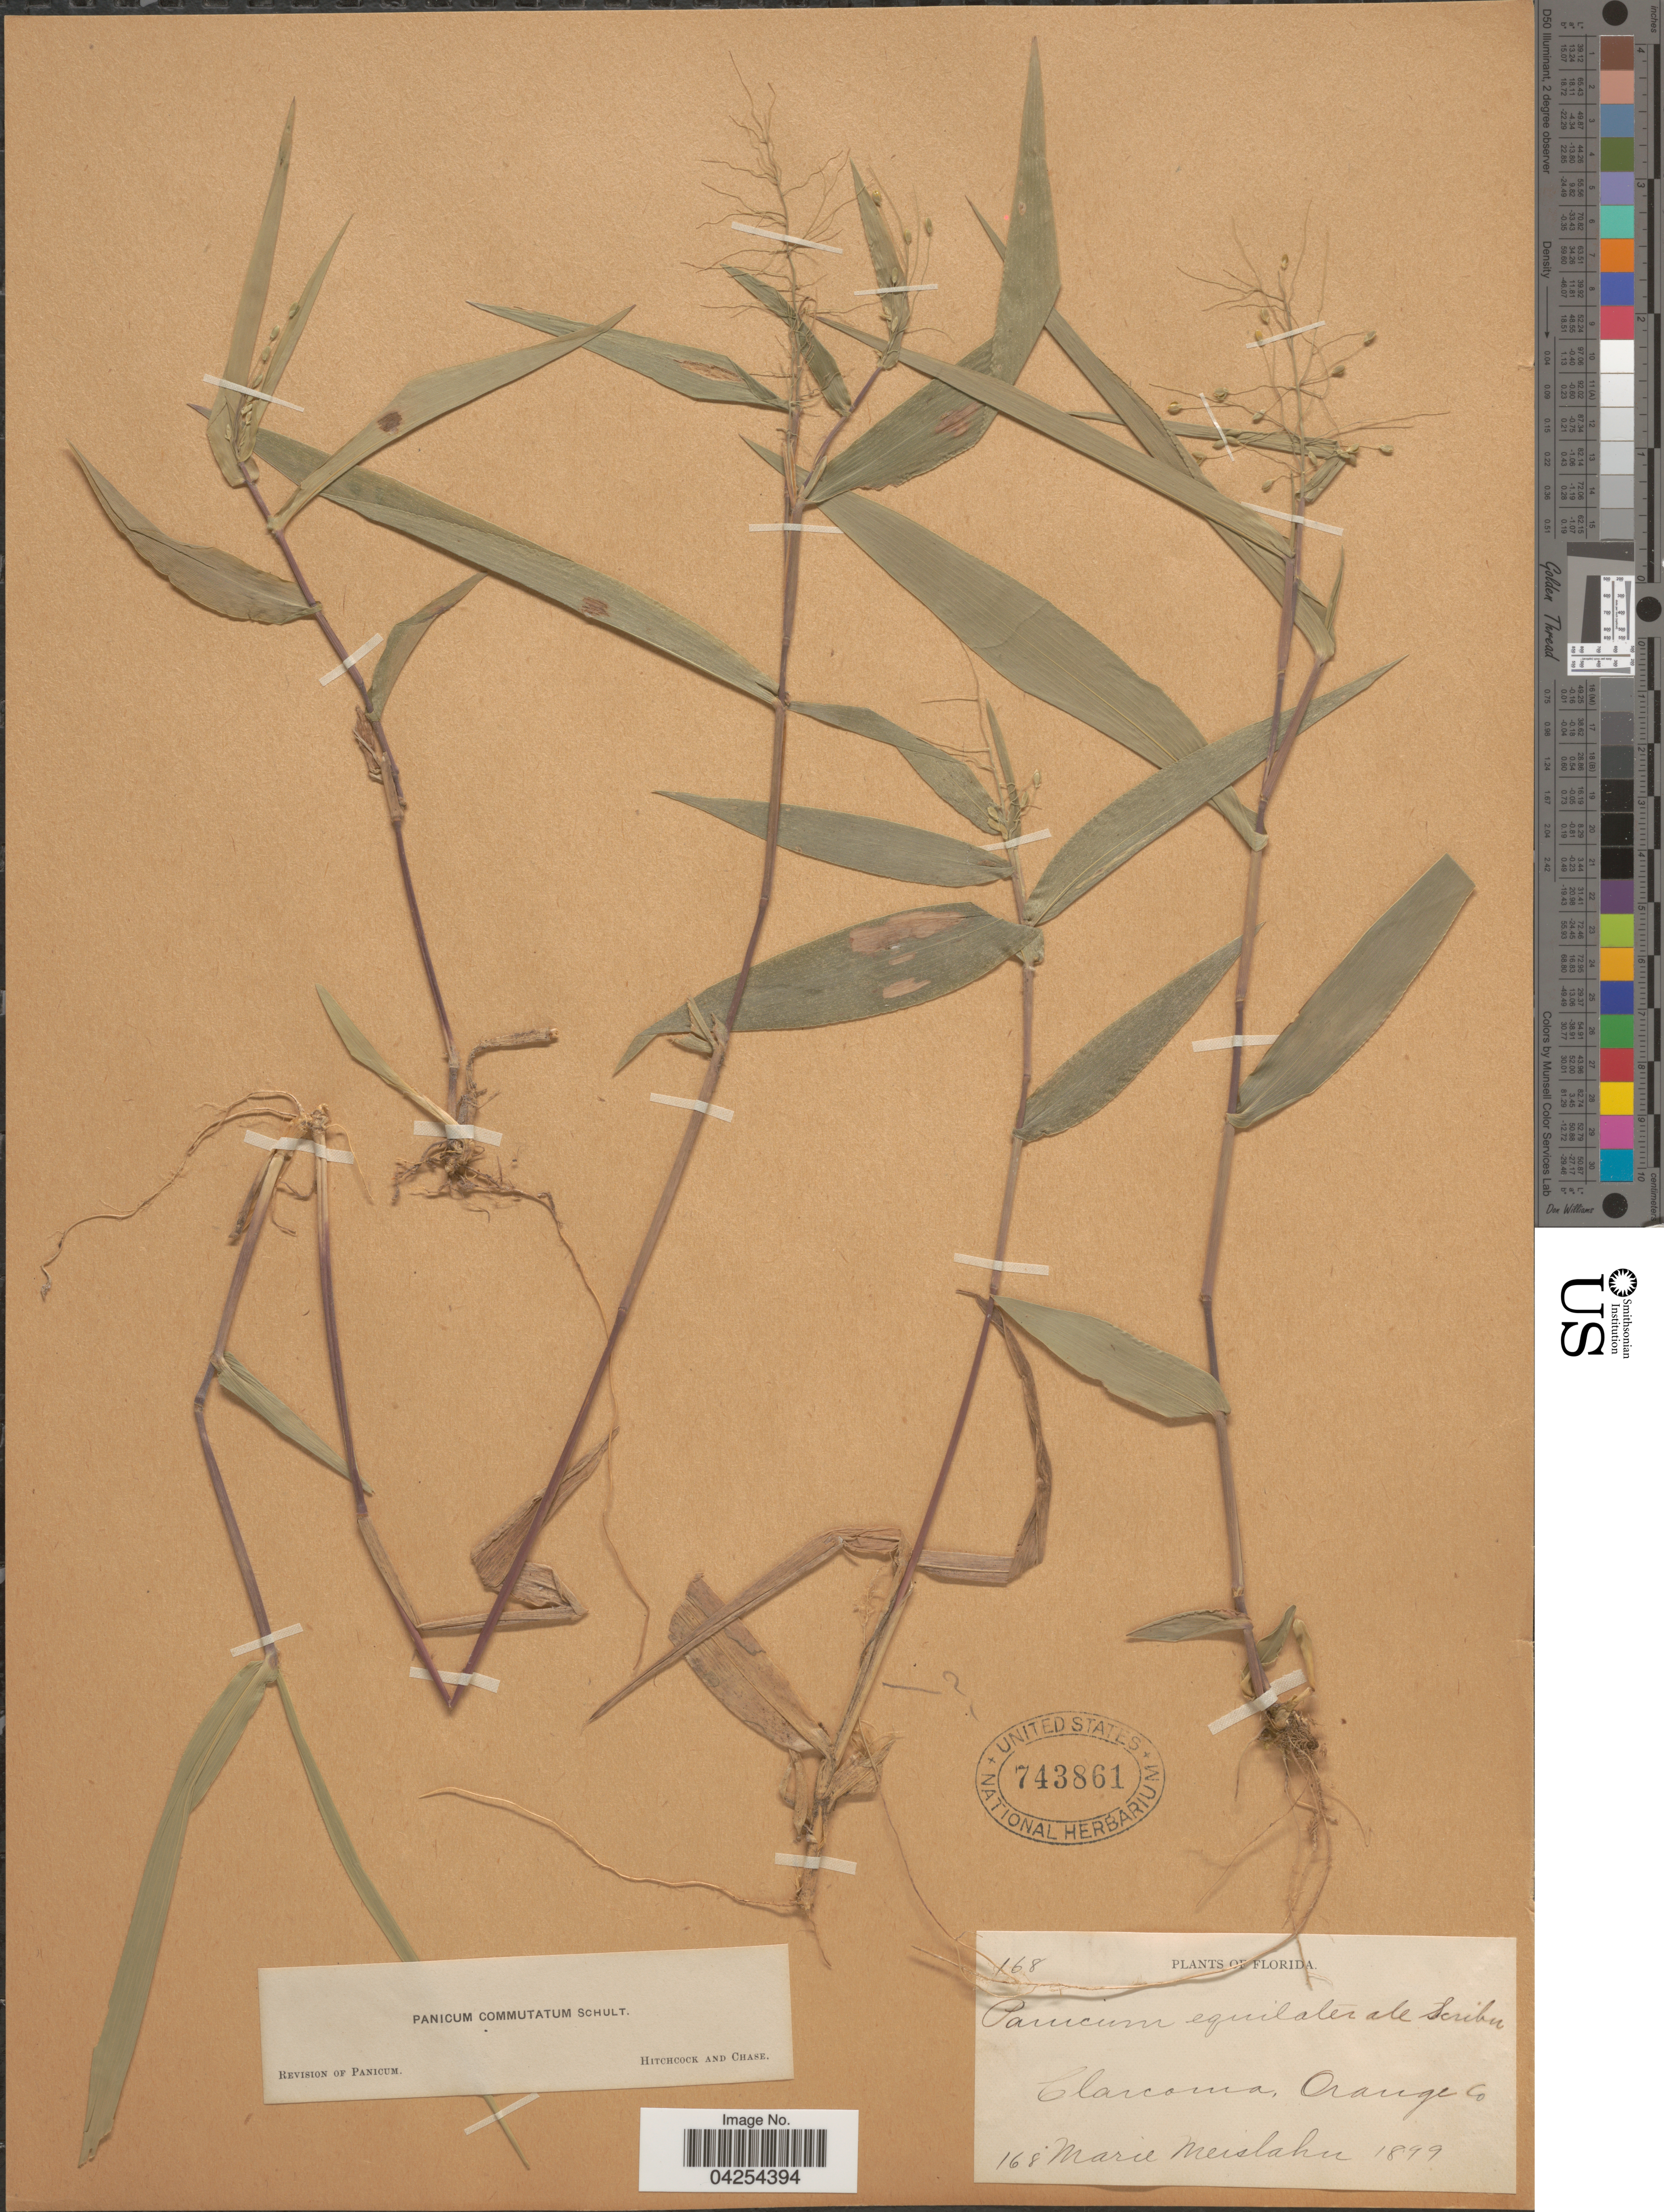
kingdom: Plantae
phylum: Tracheophyta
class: Liliopsida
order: Poales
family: Poaceae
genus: Dichanthelium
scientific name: Dichanthelium commutatum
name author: (Schult.) Gould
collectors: M. Meislahn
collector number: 168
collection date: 1899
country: United States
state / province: Florida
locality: Clarcoma, Orange Co.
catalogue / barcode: US 743861